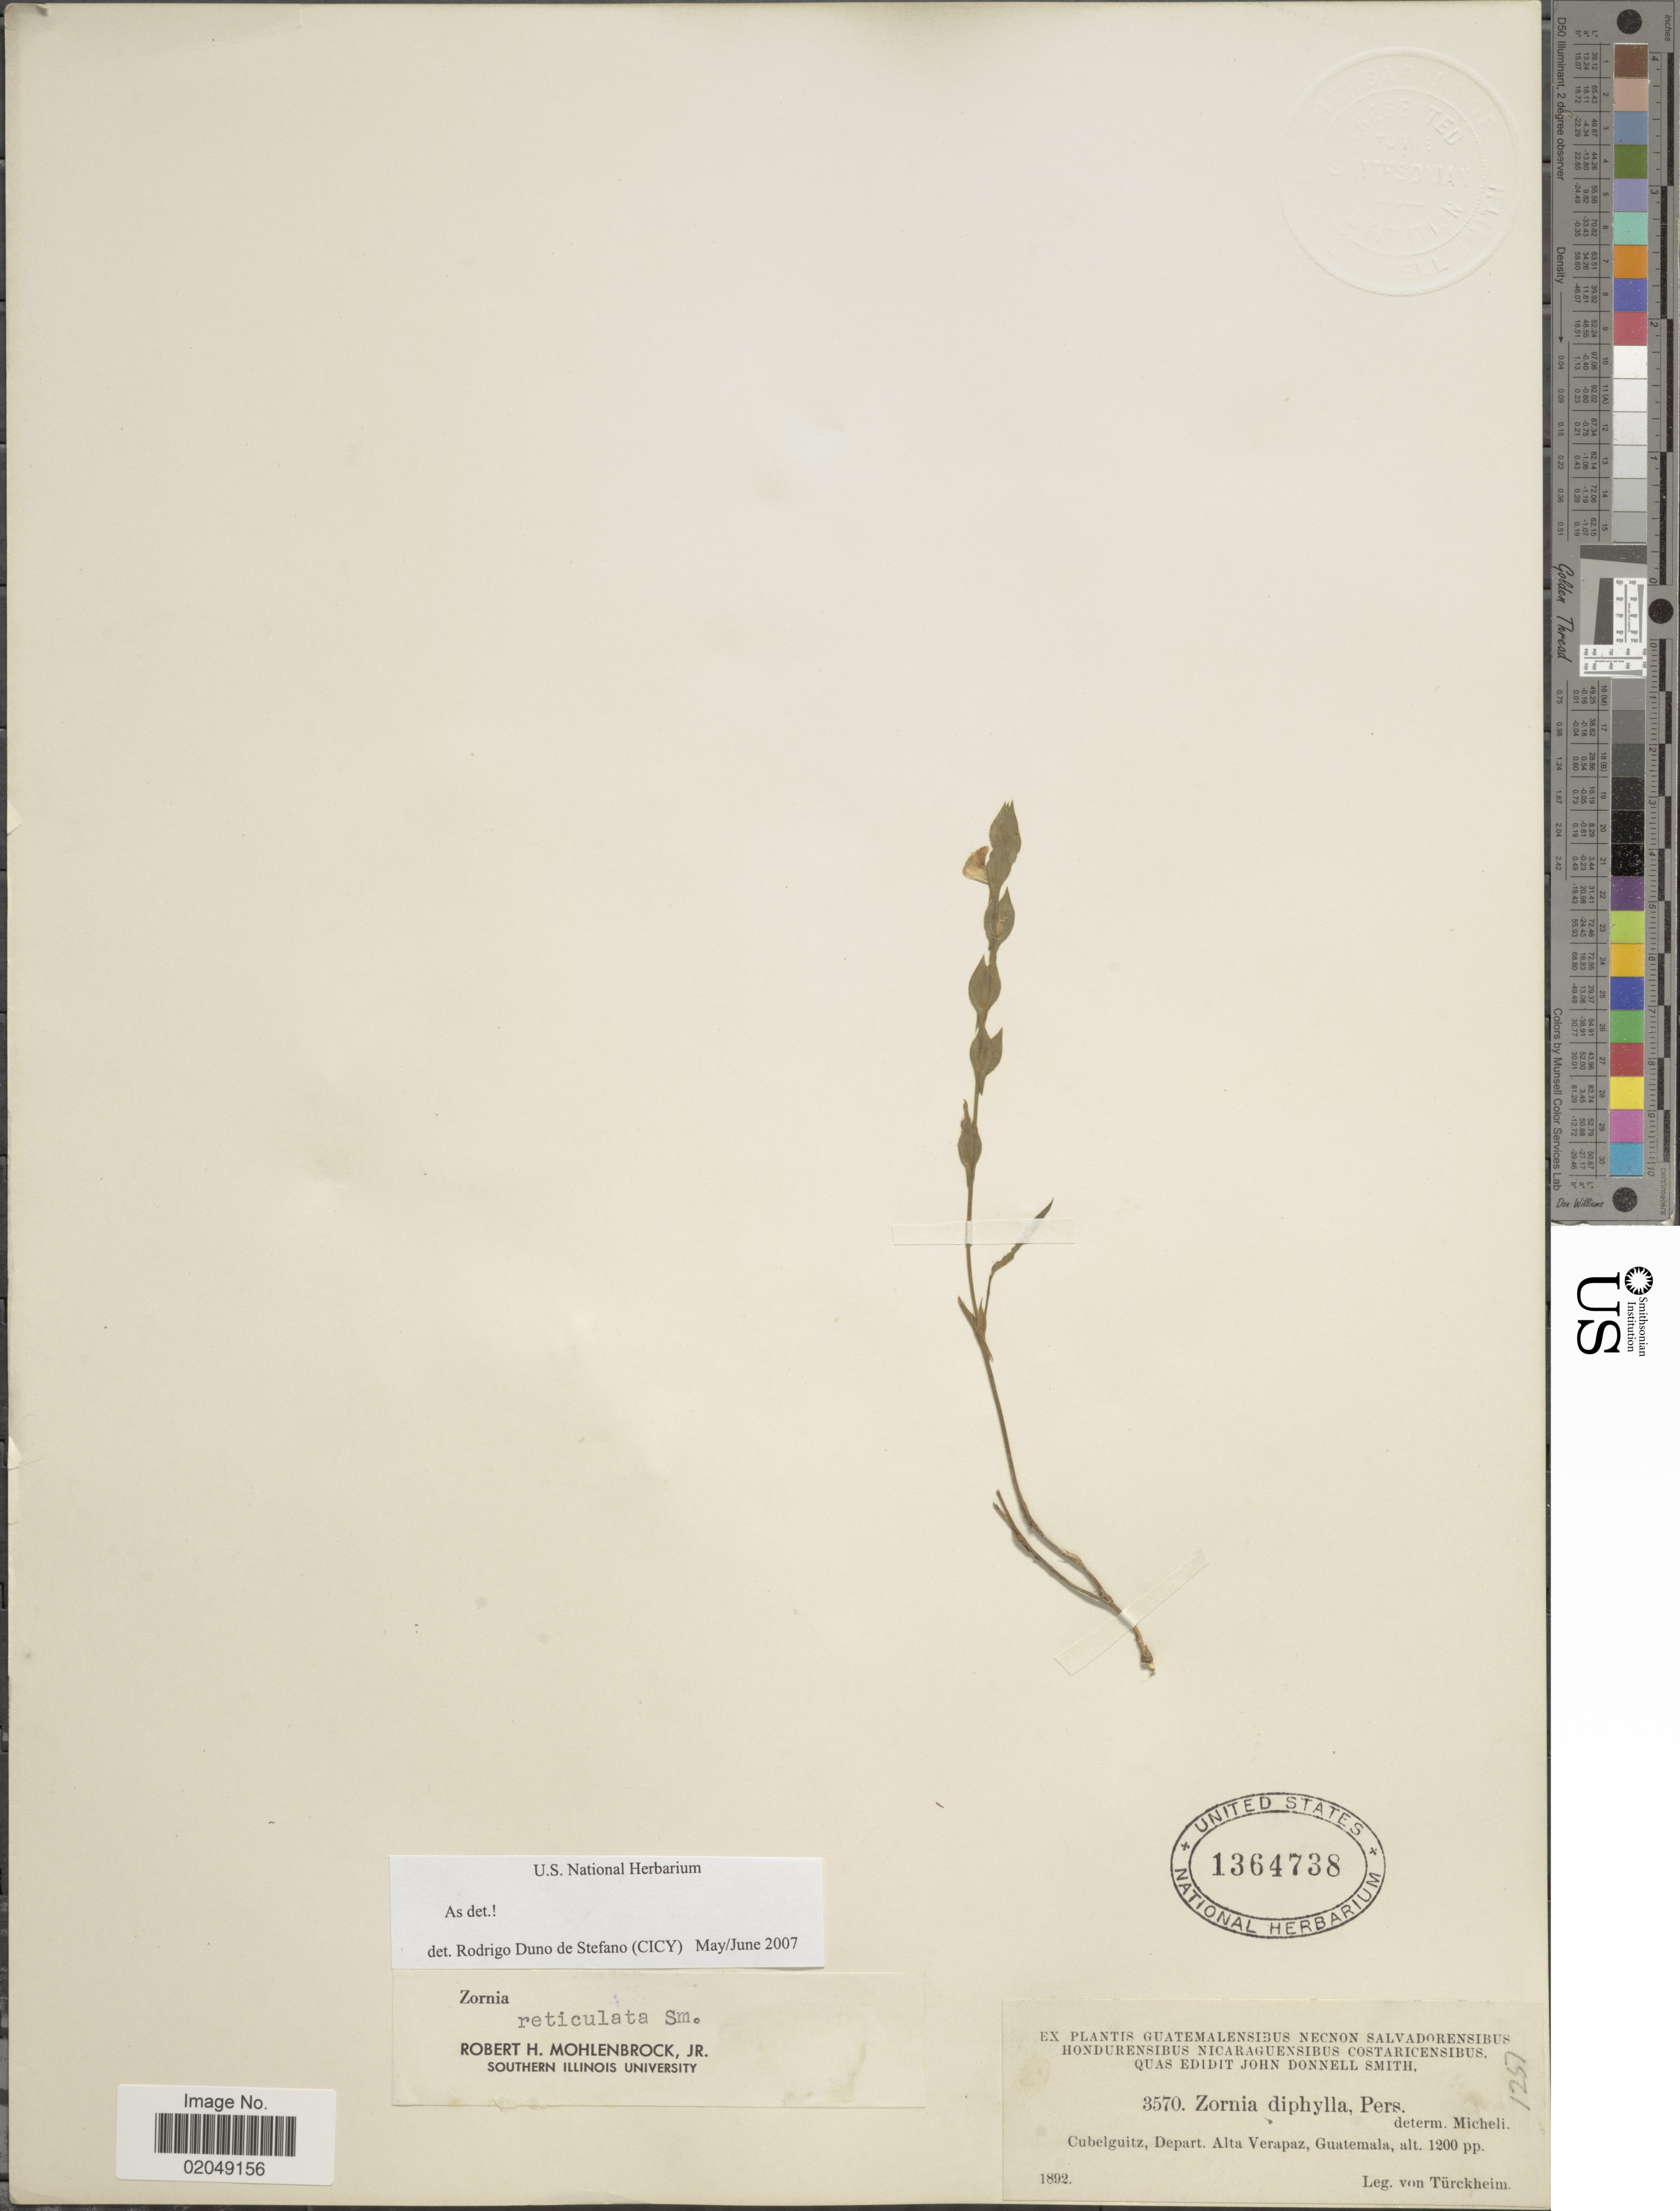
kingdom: Plantae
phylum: Tracheophyta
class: Magnoliopsida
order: Fabales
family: Fabaceae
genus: Zornia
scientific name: Zornia reticulata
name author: Sm.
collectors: H. von Türckheim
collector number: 3570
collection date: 1892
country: Guatemala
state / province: Alta Verapaz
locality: Cubelguitz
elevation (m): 366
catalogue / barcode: US 1364738